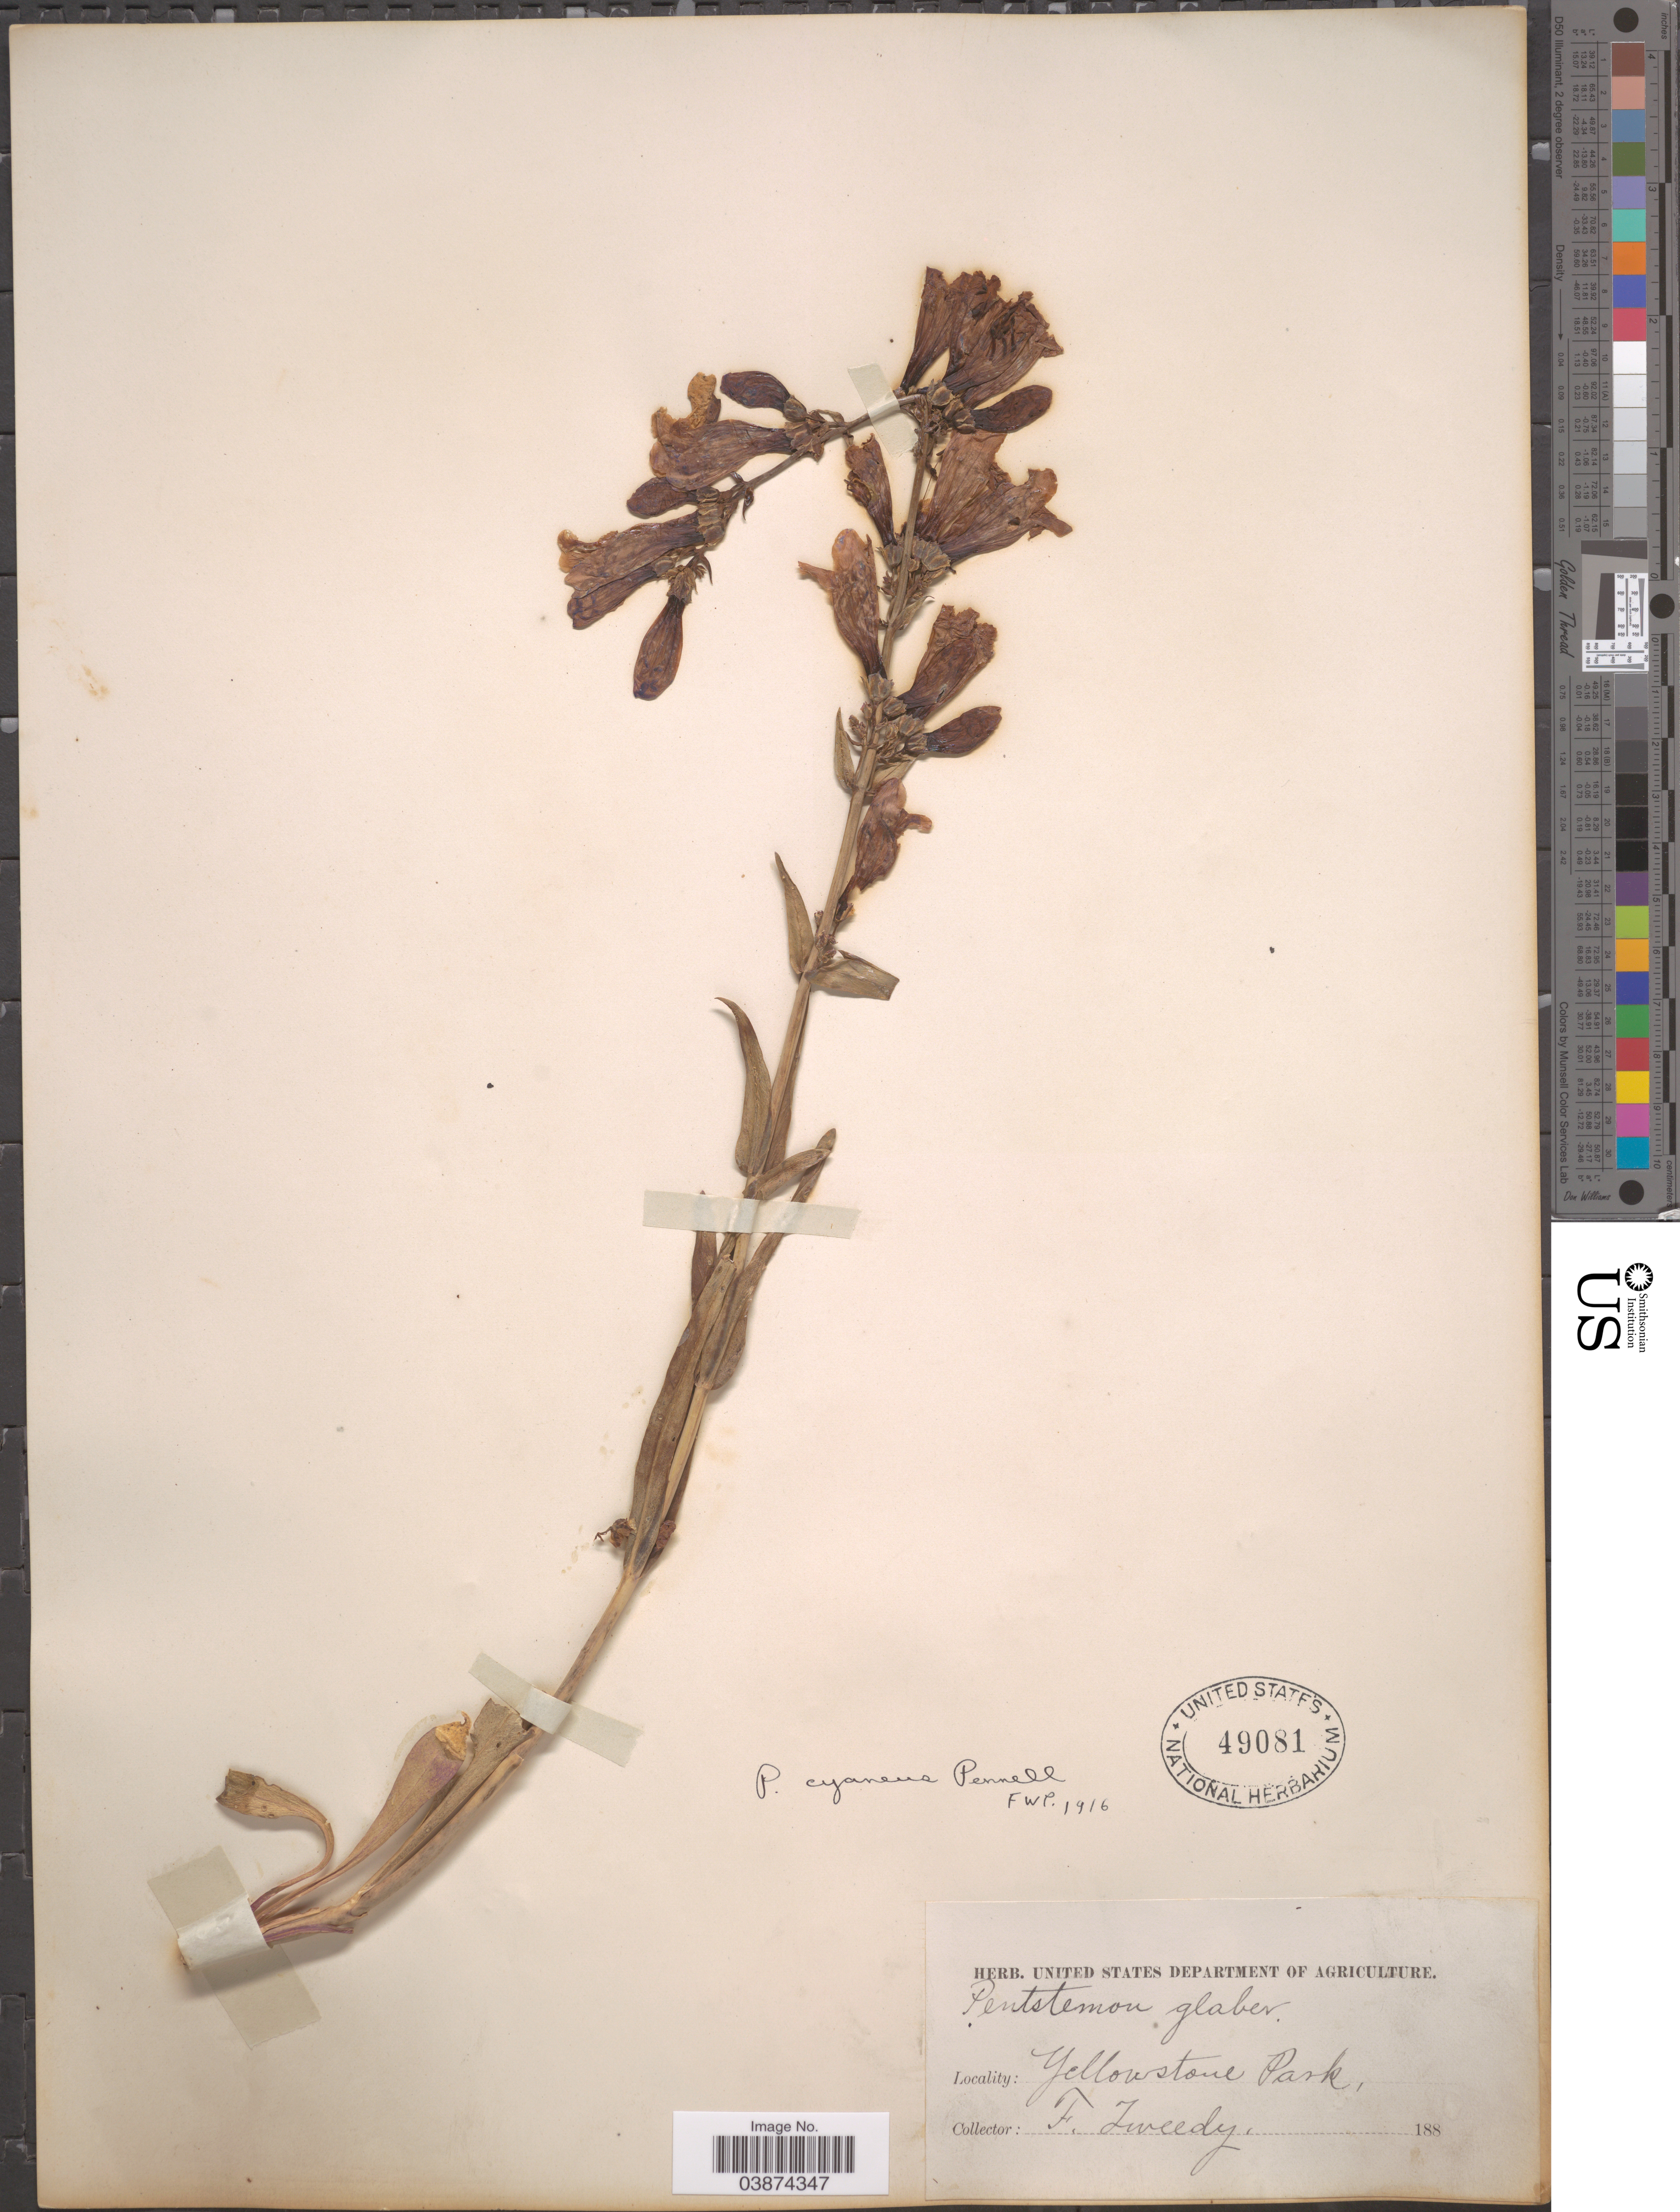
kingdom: Plantae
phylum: Tracheophyta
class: Magnoliopsida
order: Lamiales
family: Plantaginaceae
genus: Penstemon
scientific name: Penstemon cyaneus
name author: Pennell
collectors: F. Tweedy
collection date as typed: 188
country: United States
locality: Yellowstone Park.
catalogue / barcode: US 49081